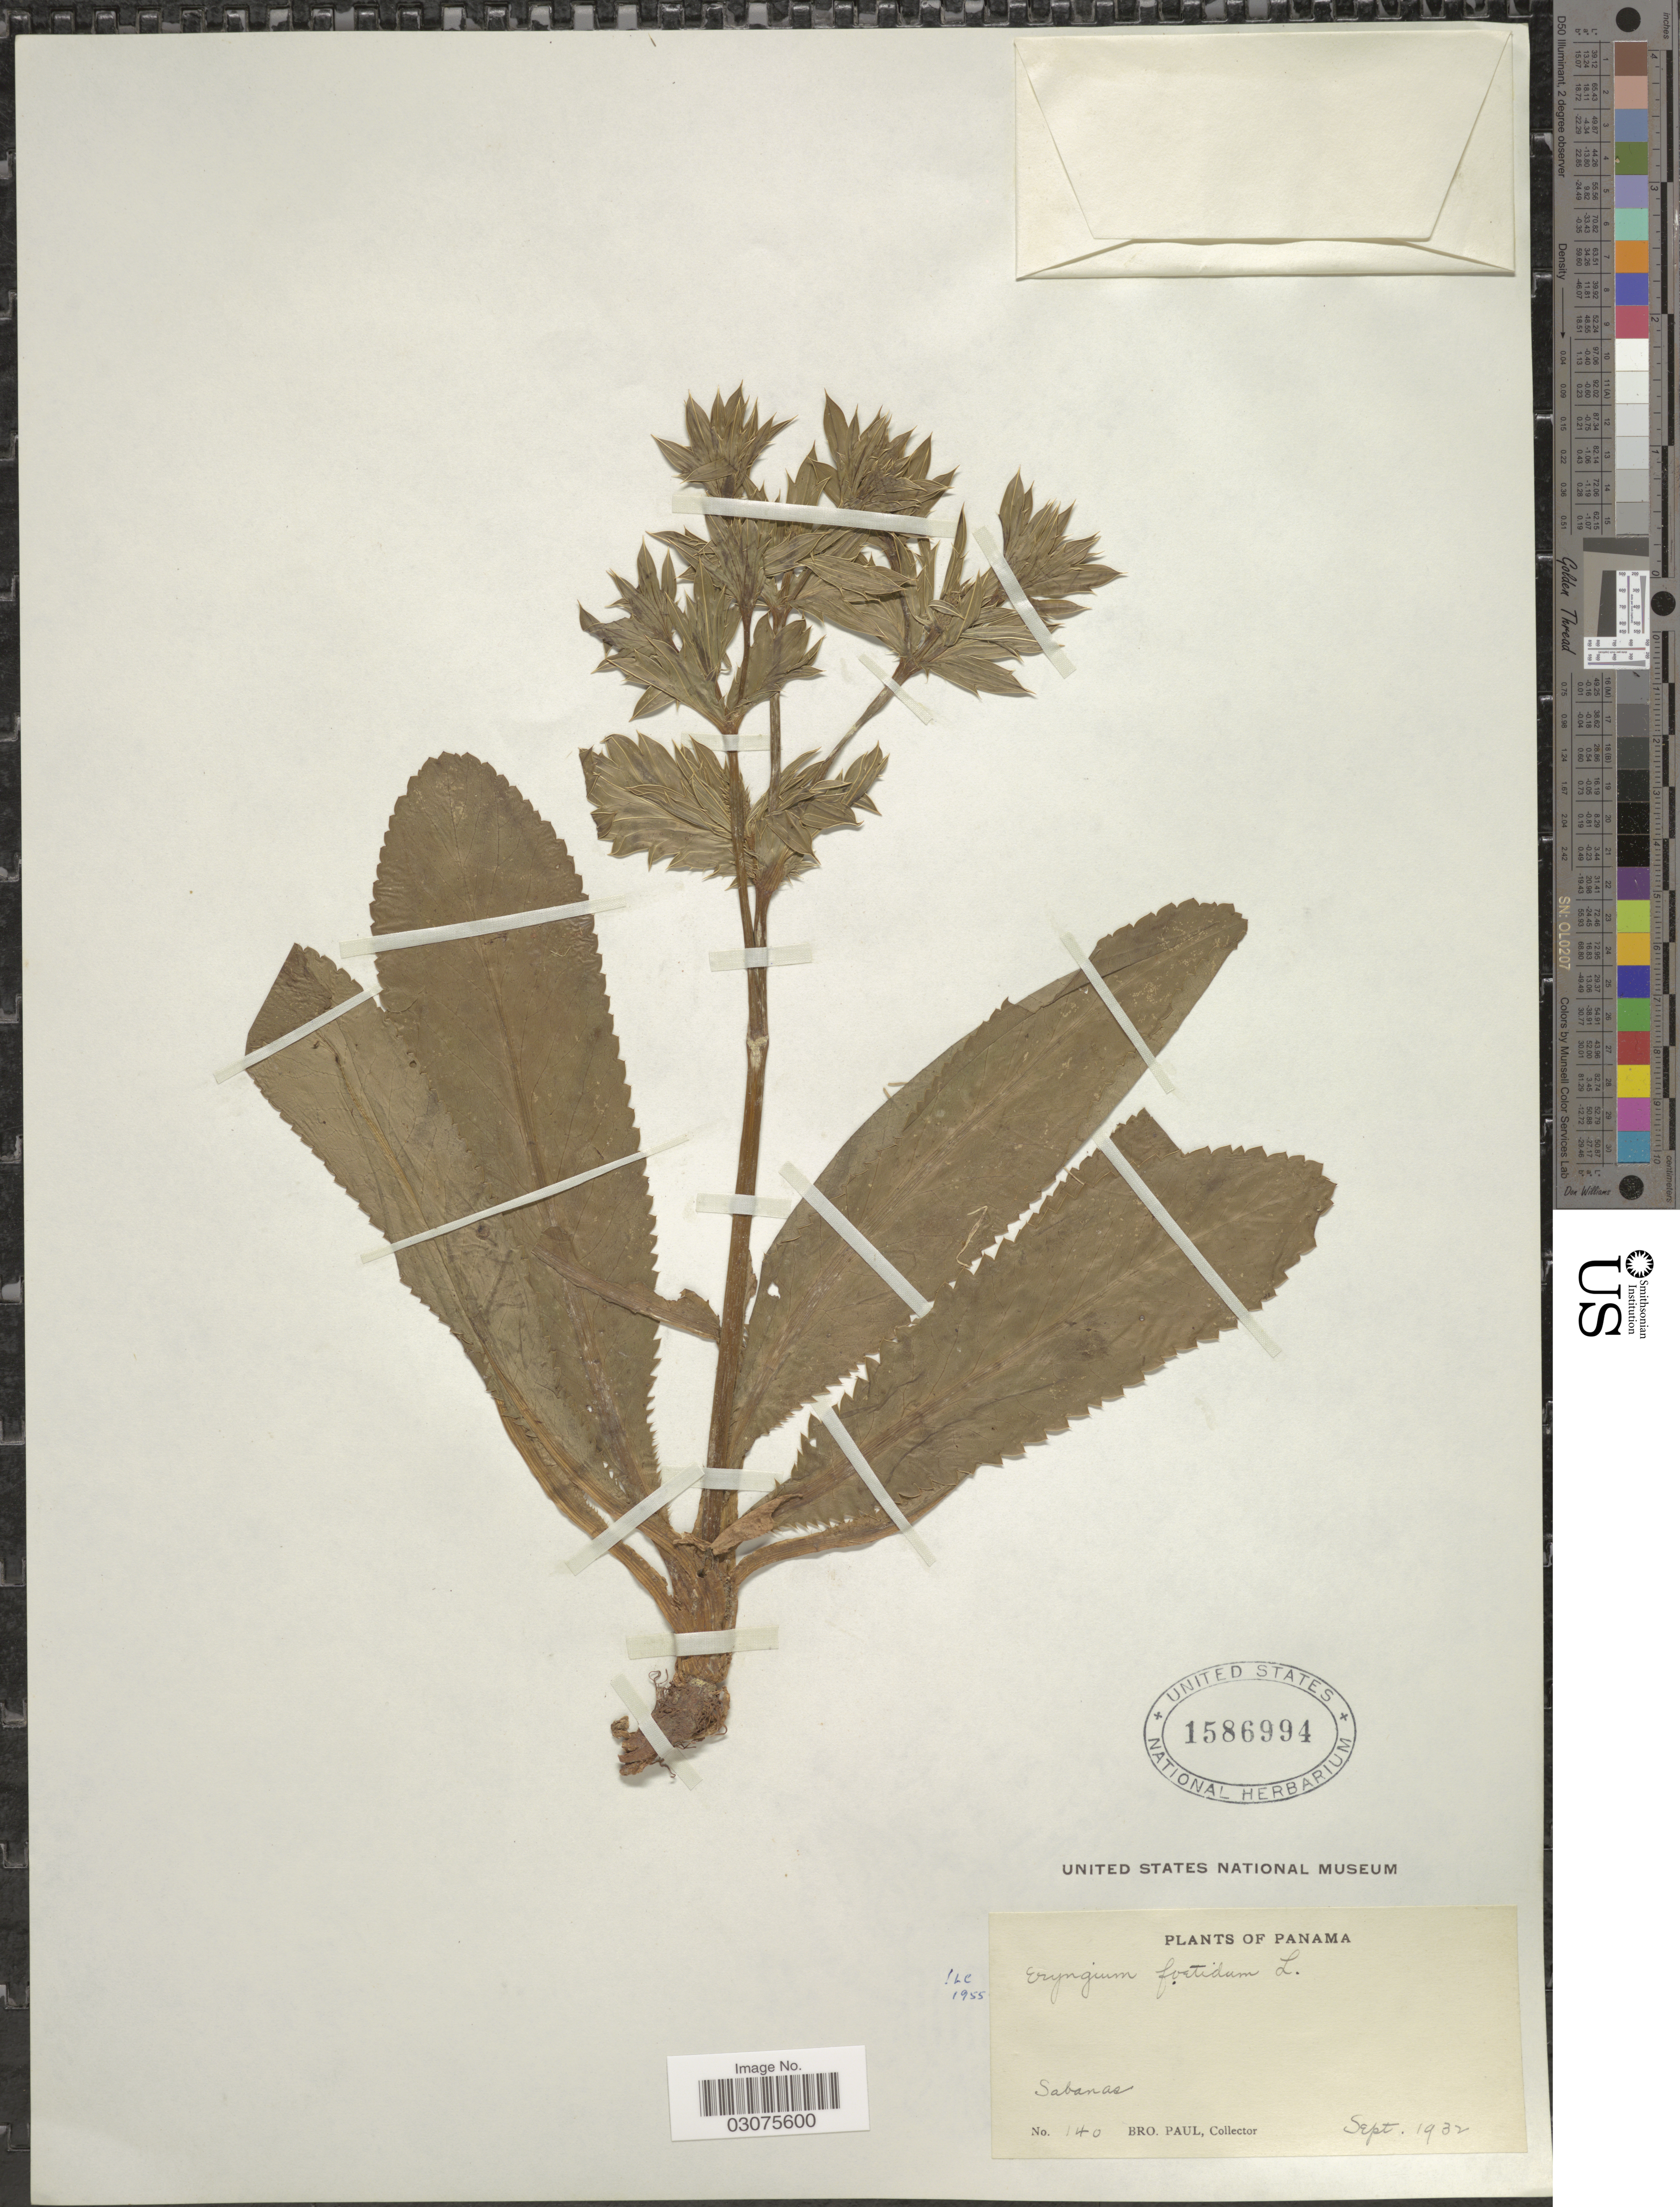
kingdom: Plantae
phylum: Tracheophyta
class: Magnoliopsida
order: Apiales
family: Apiaceae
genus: Eryngium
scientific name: Eryngium foetidum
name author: L.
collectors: B. Paul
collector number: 140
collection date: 1932-09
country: Panama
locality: Sabanas.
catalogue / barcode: US 1586994